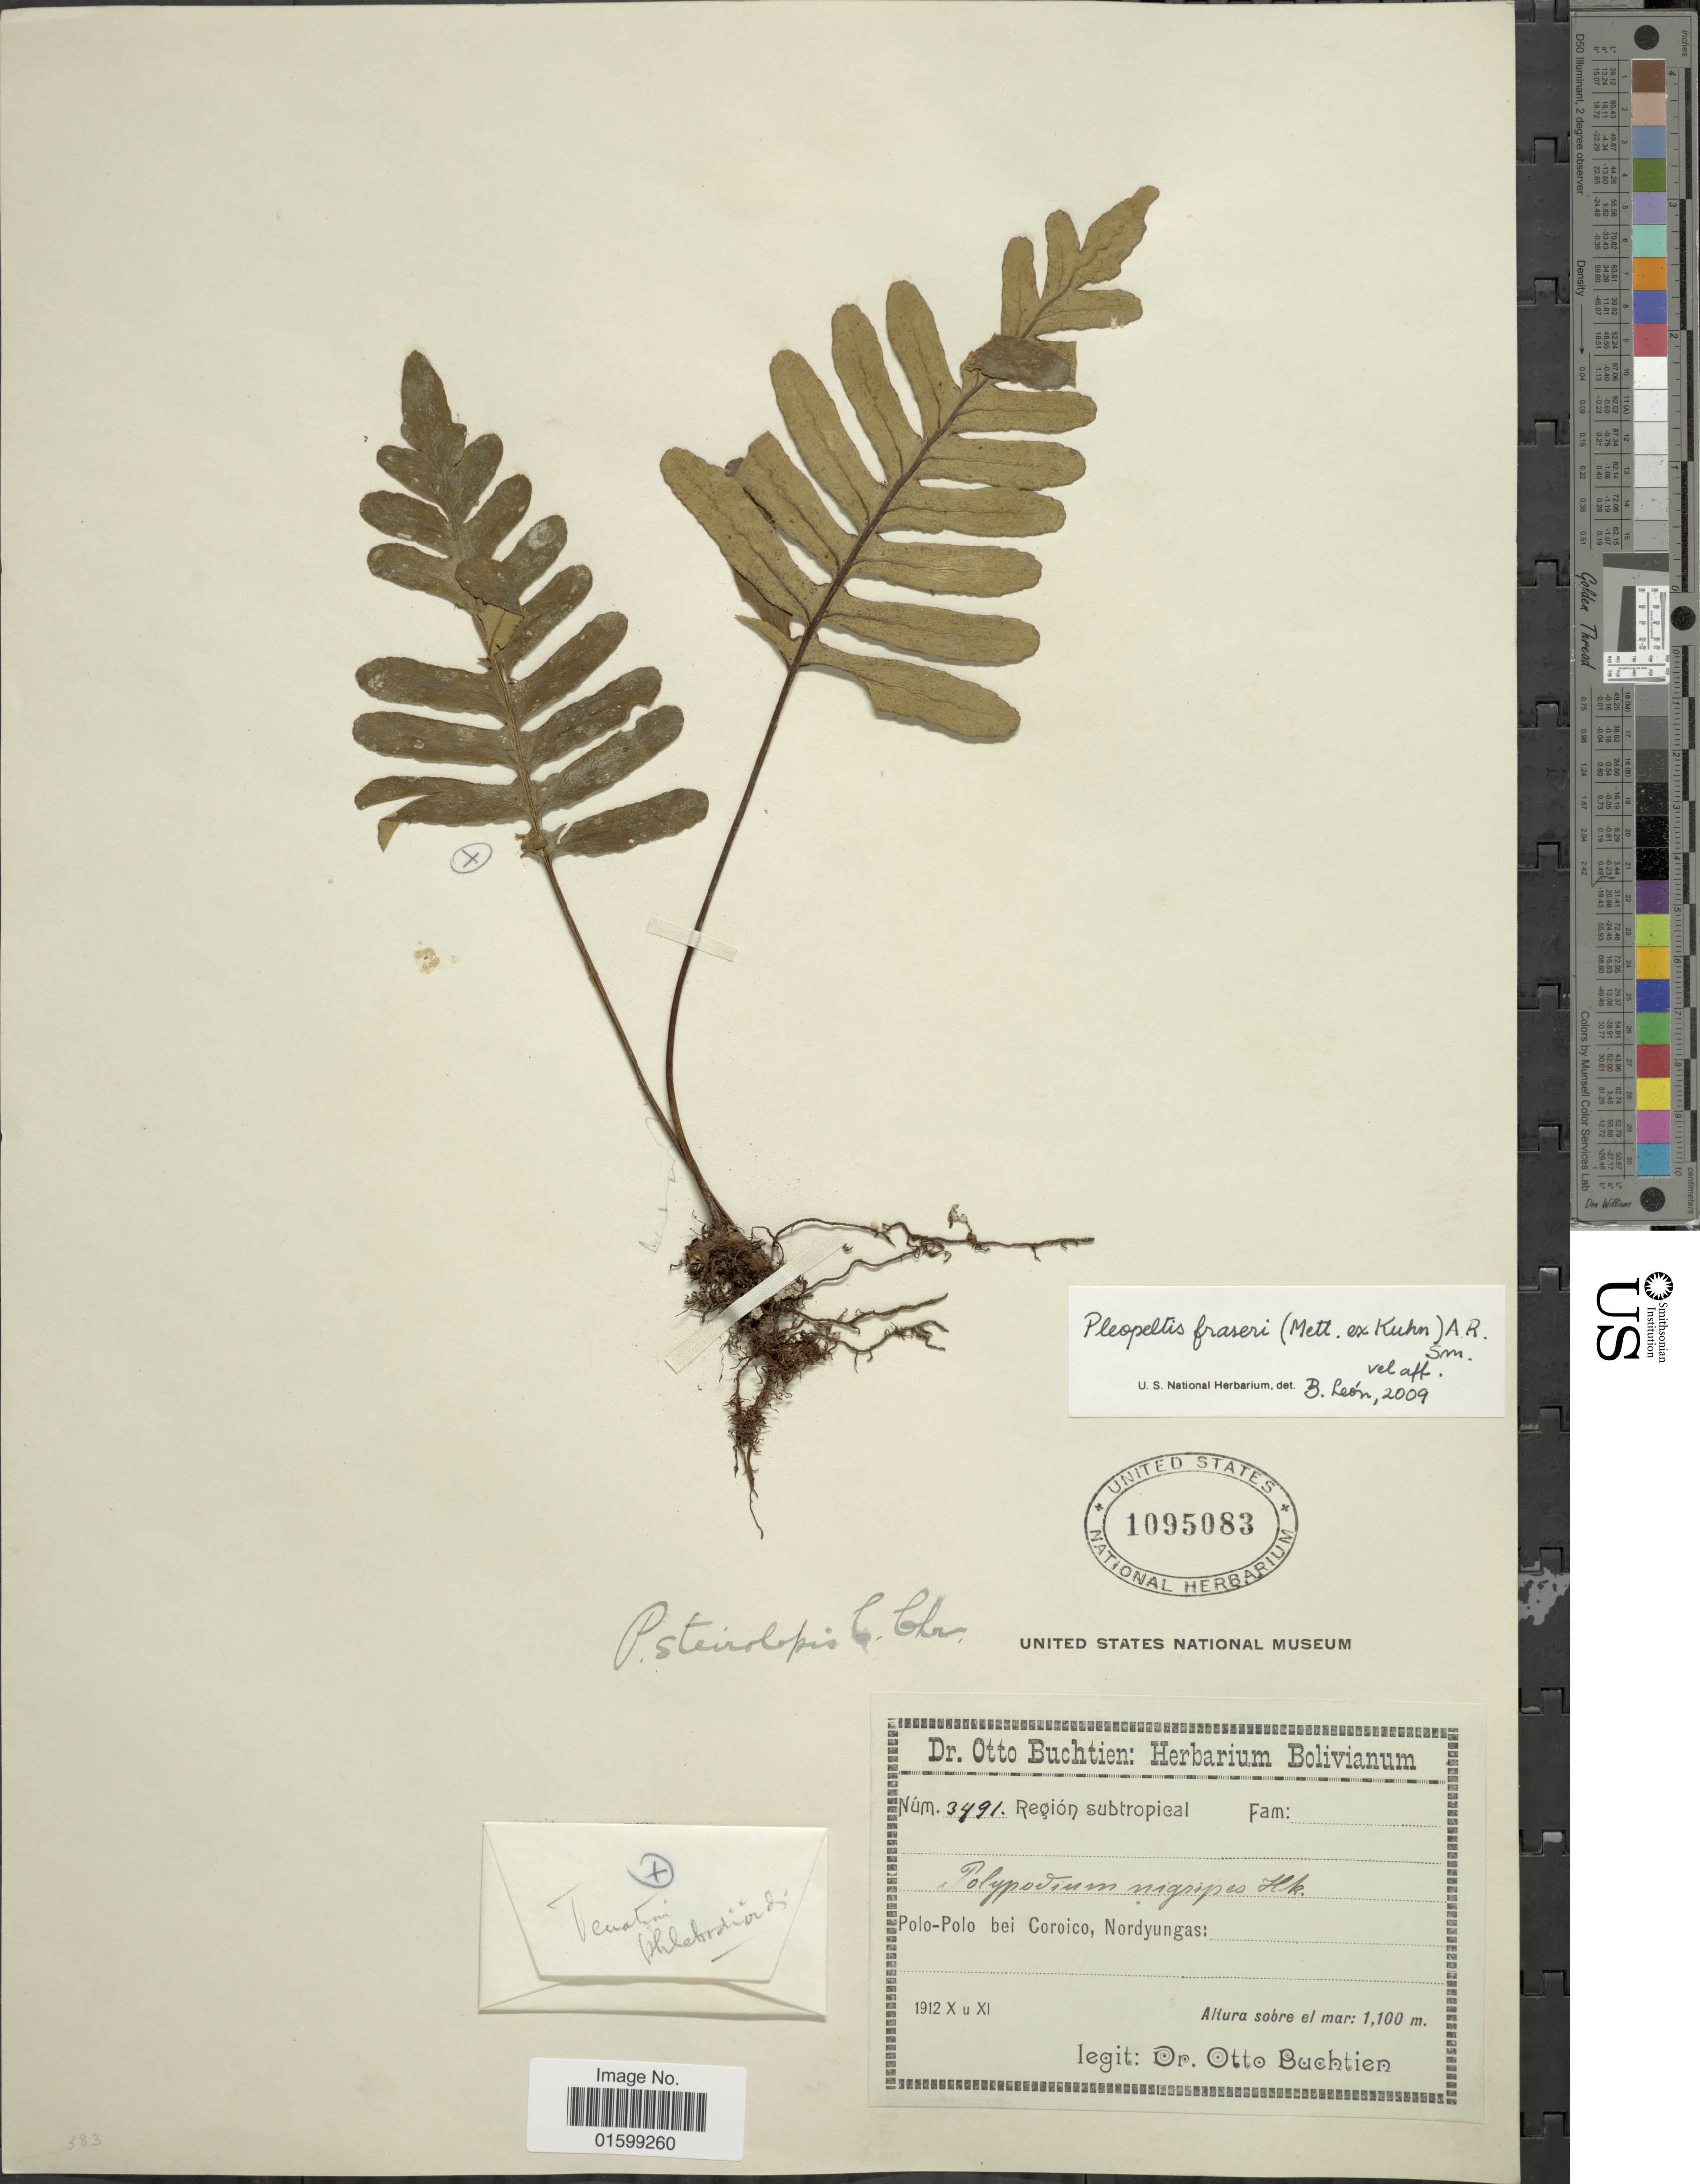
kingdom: Plantae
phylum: Tracheophyta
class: Polypodiopsida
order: Polypodiales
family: Polypodiaceae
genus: Pleopeltis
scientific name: Pleopeltis fraseri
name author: (Kuhn) A.R. Sm.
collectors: O. Buchtien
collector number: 3491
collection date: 1912-10/1912-11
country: Bolivia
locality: Polo- polo bei Coroico, Nordyungas, Región subtropical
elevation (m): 1100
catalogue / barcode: US 1095083